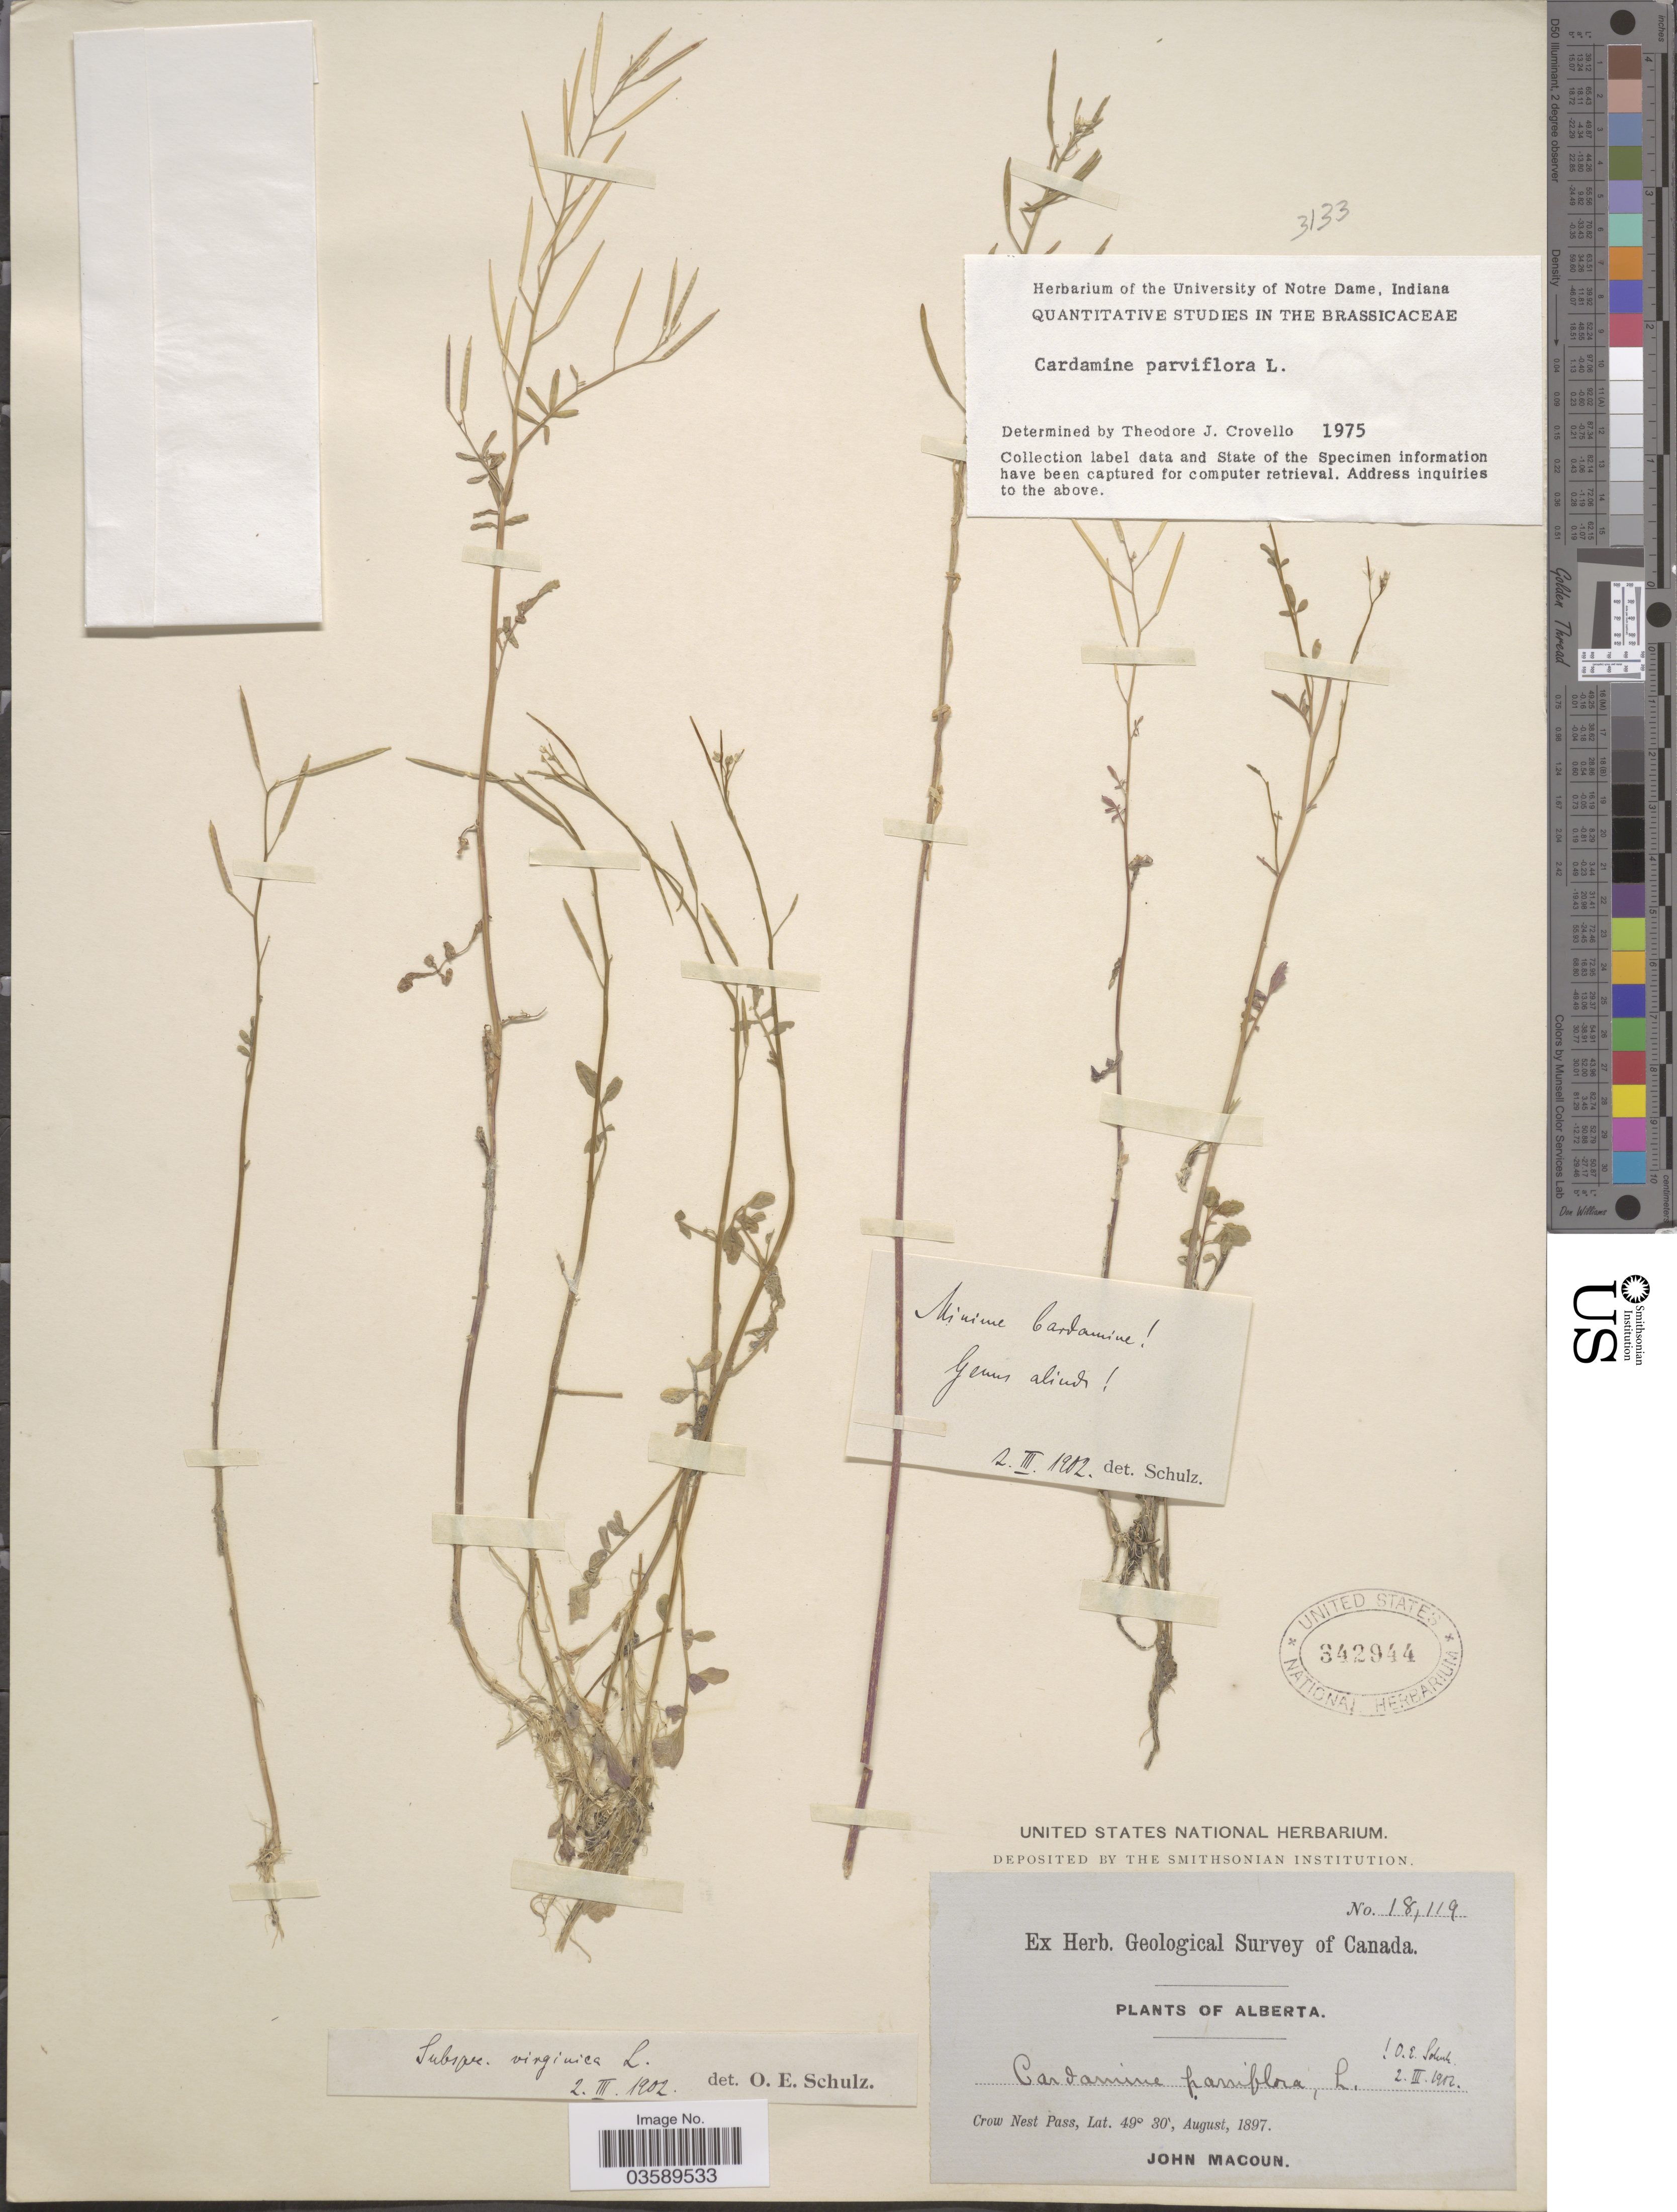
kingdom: Plantae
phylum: Tracheophyta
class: Magnoliopsida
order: Brassicales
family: Brassicaceae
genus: Cardamine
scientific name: Cardamine parviflora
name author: L.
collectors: J. Macoun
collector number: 18119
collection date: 1897-08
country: Canada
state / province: Alberta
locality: Crow Nest Pass.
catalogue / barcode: US 342944